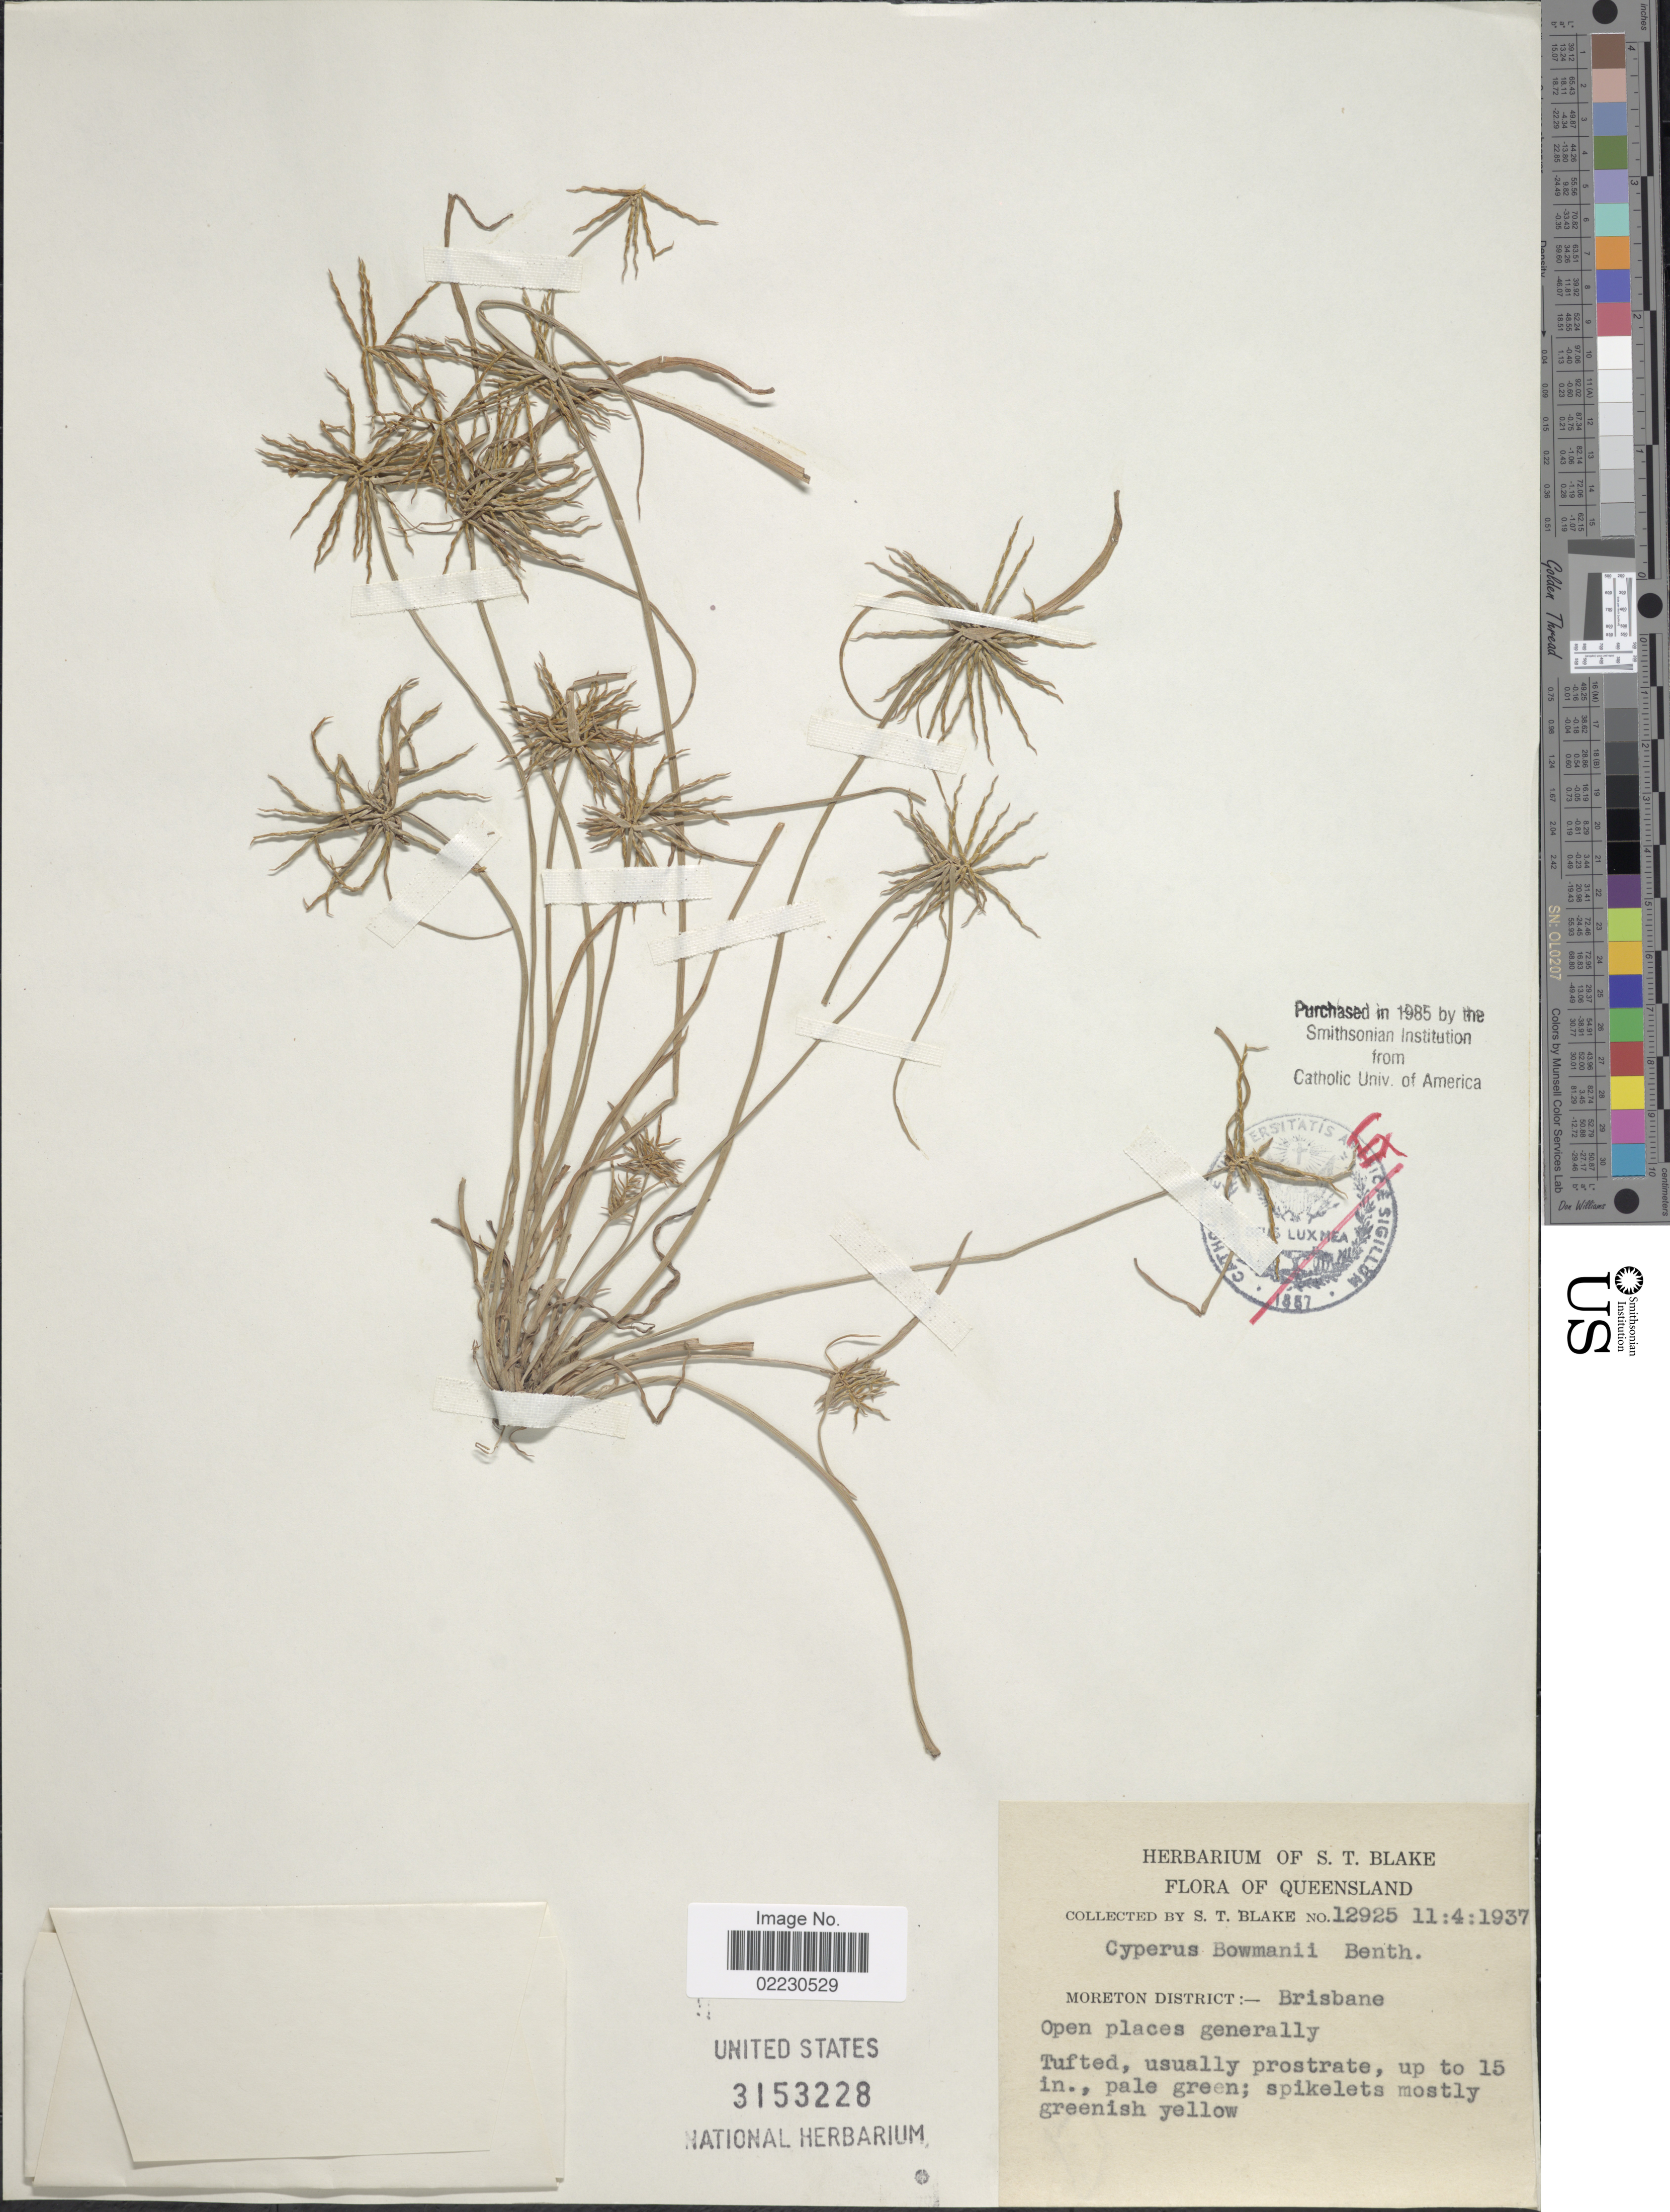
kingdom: Plantae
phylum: Tracheophyta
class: Liliopsida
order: Poales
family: Cyperaceae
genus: Cyperus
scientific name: Cyperus bowmanii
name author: F. Muell. ex Benth.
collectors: S. T. Blake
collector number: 12925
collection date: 1937-04-11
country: Australia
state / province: Queensland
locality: Moreton District, Brisbane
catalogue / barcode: US 3153228